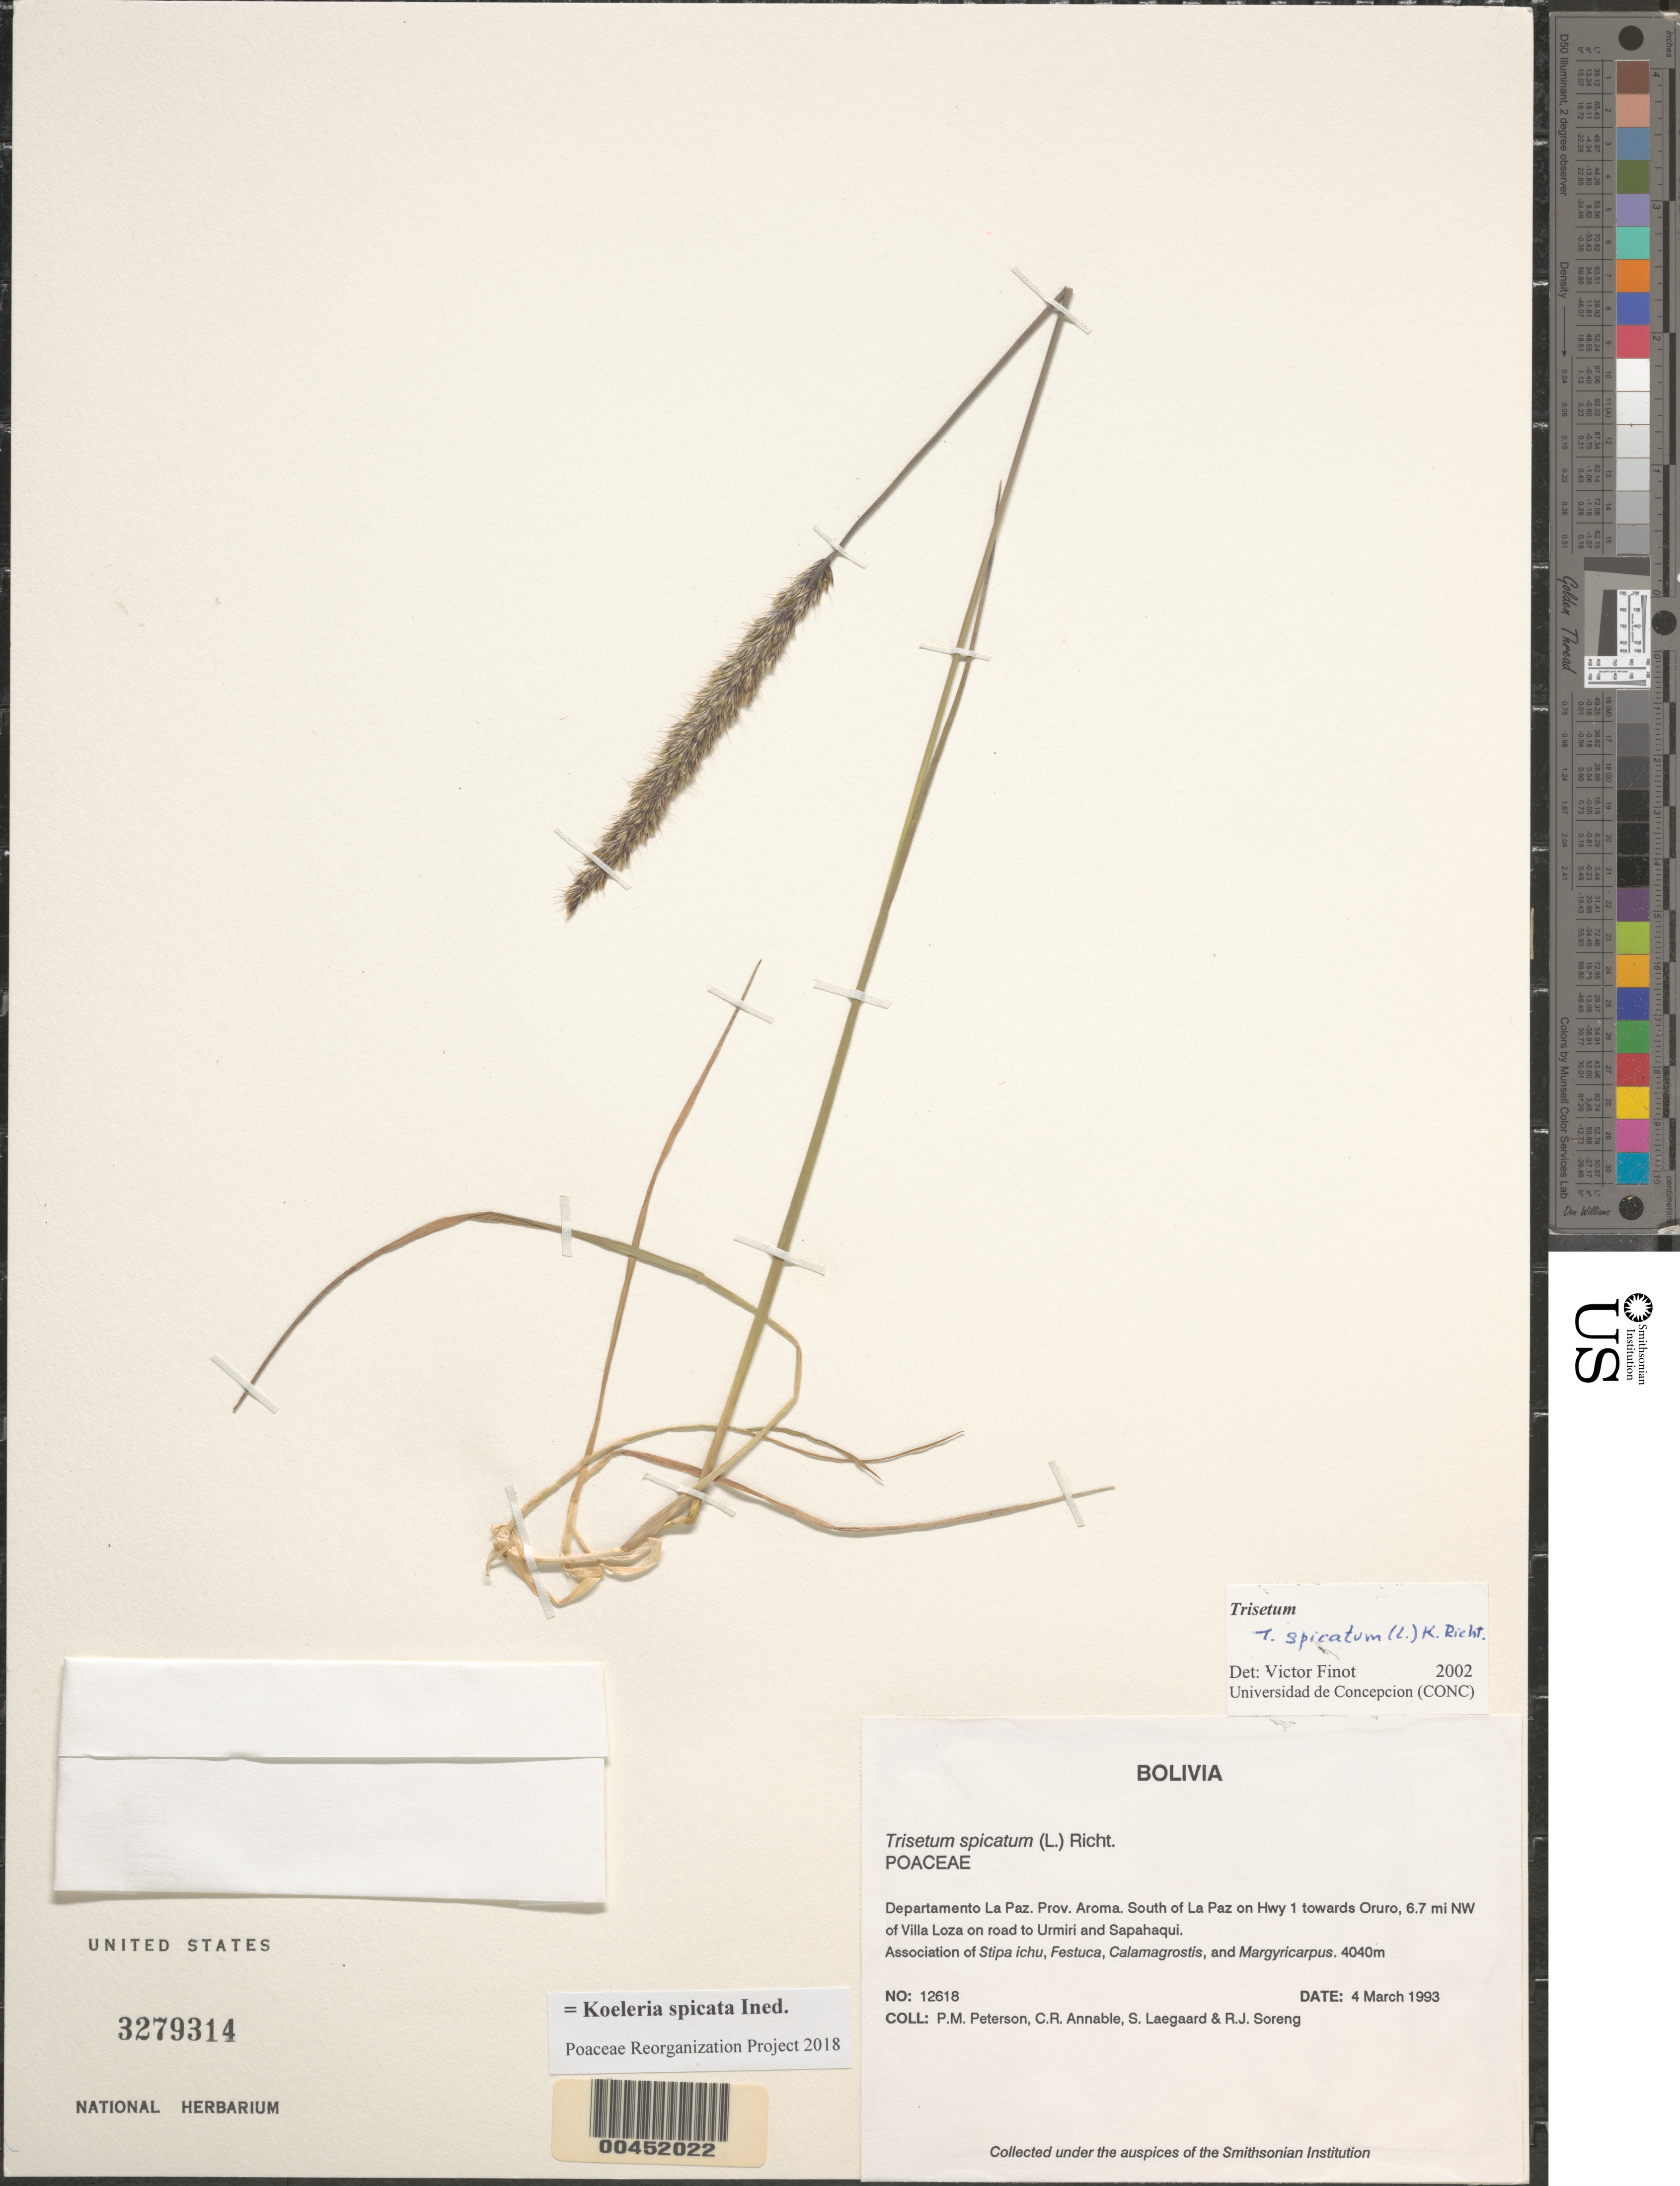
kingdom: Plantae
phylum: Tracheophyta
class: Liliopsida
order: Poales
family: Poaceae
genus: Koeleria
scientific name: Koeleria spicata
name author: (L.) Barberá et al.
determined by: Poaceae Reorganization Project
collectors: P. M. Peterson, C. R. Annable, S. Lægaard & R. J. Soreng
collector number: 12618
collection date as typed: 04 Mar 1993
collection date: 1993-03-04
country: Bolivia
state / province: La Paz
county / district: Prov. Aroma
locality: South of La Paz on Hwy 1 towards Oruro, 6.7 mi NW of Villa Loza on road to Urmiri and Sapahaqui.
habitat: Association of Stipa ichu, Festuca, Calamagrostis, and Margyricarpus.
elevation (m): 4040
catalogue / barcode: US 3279314